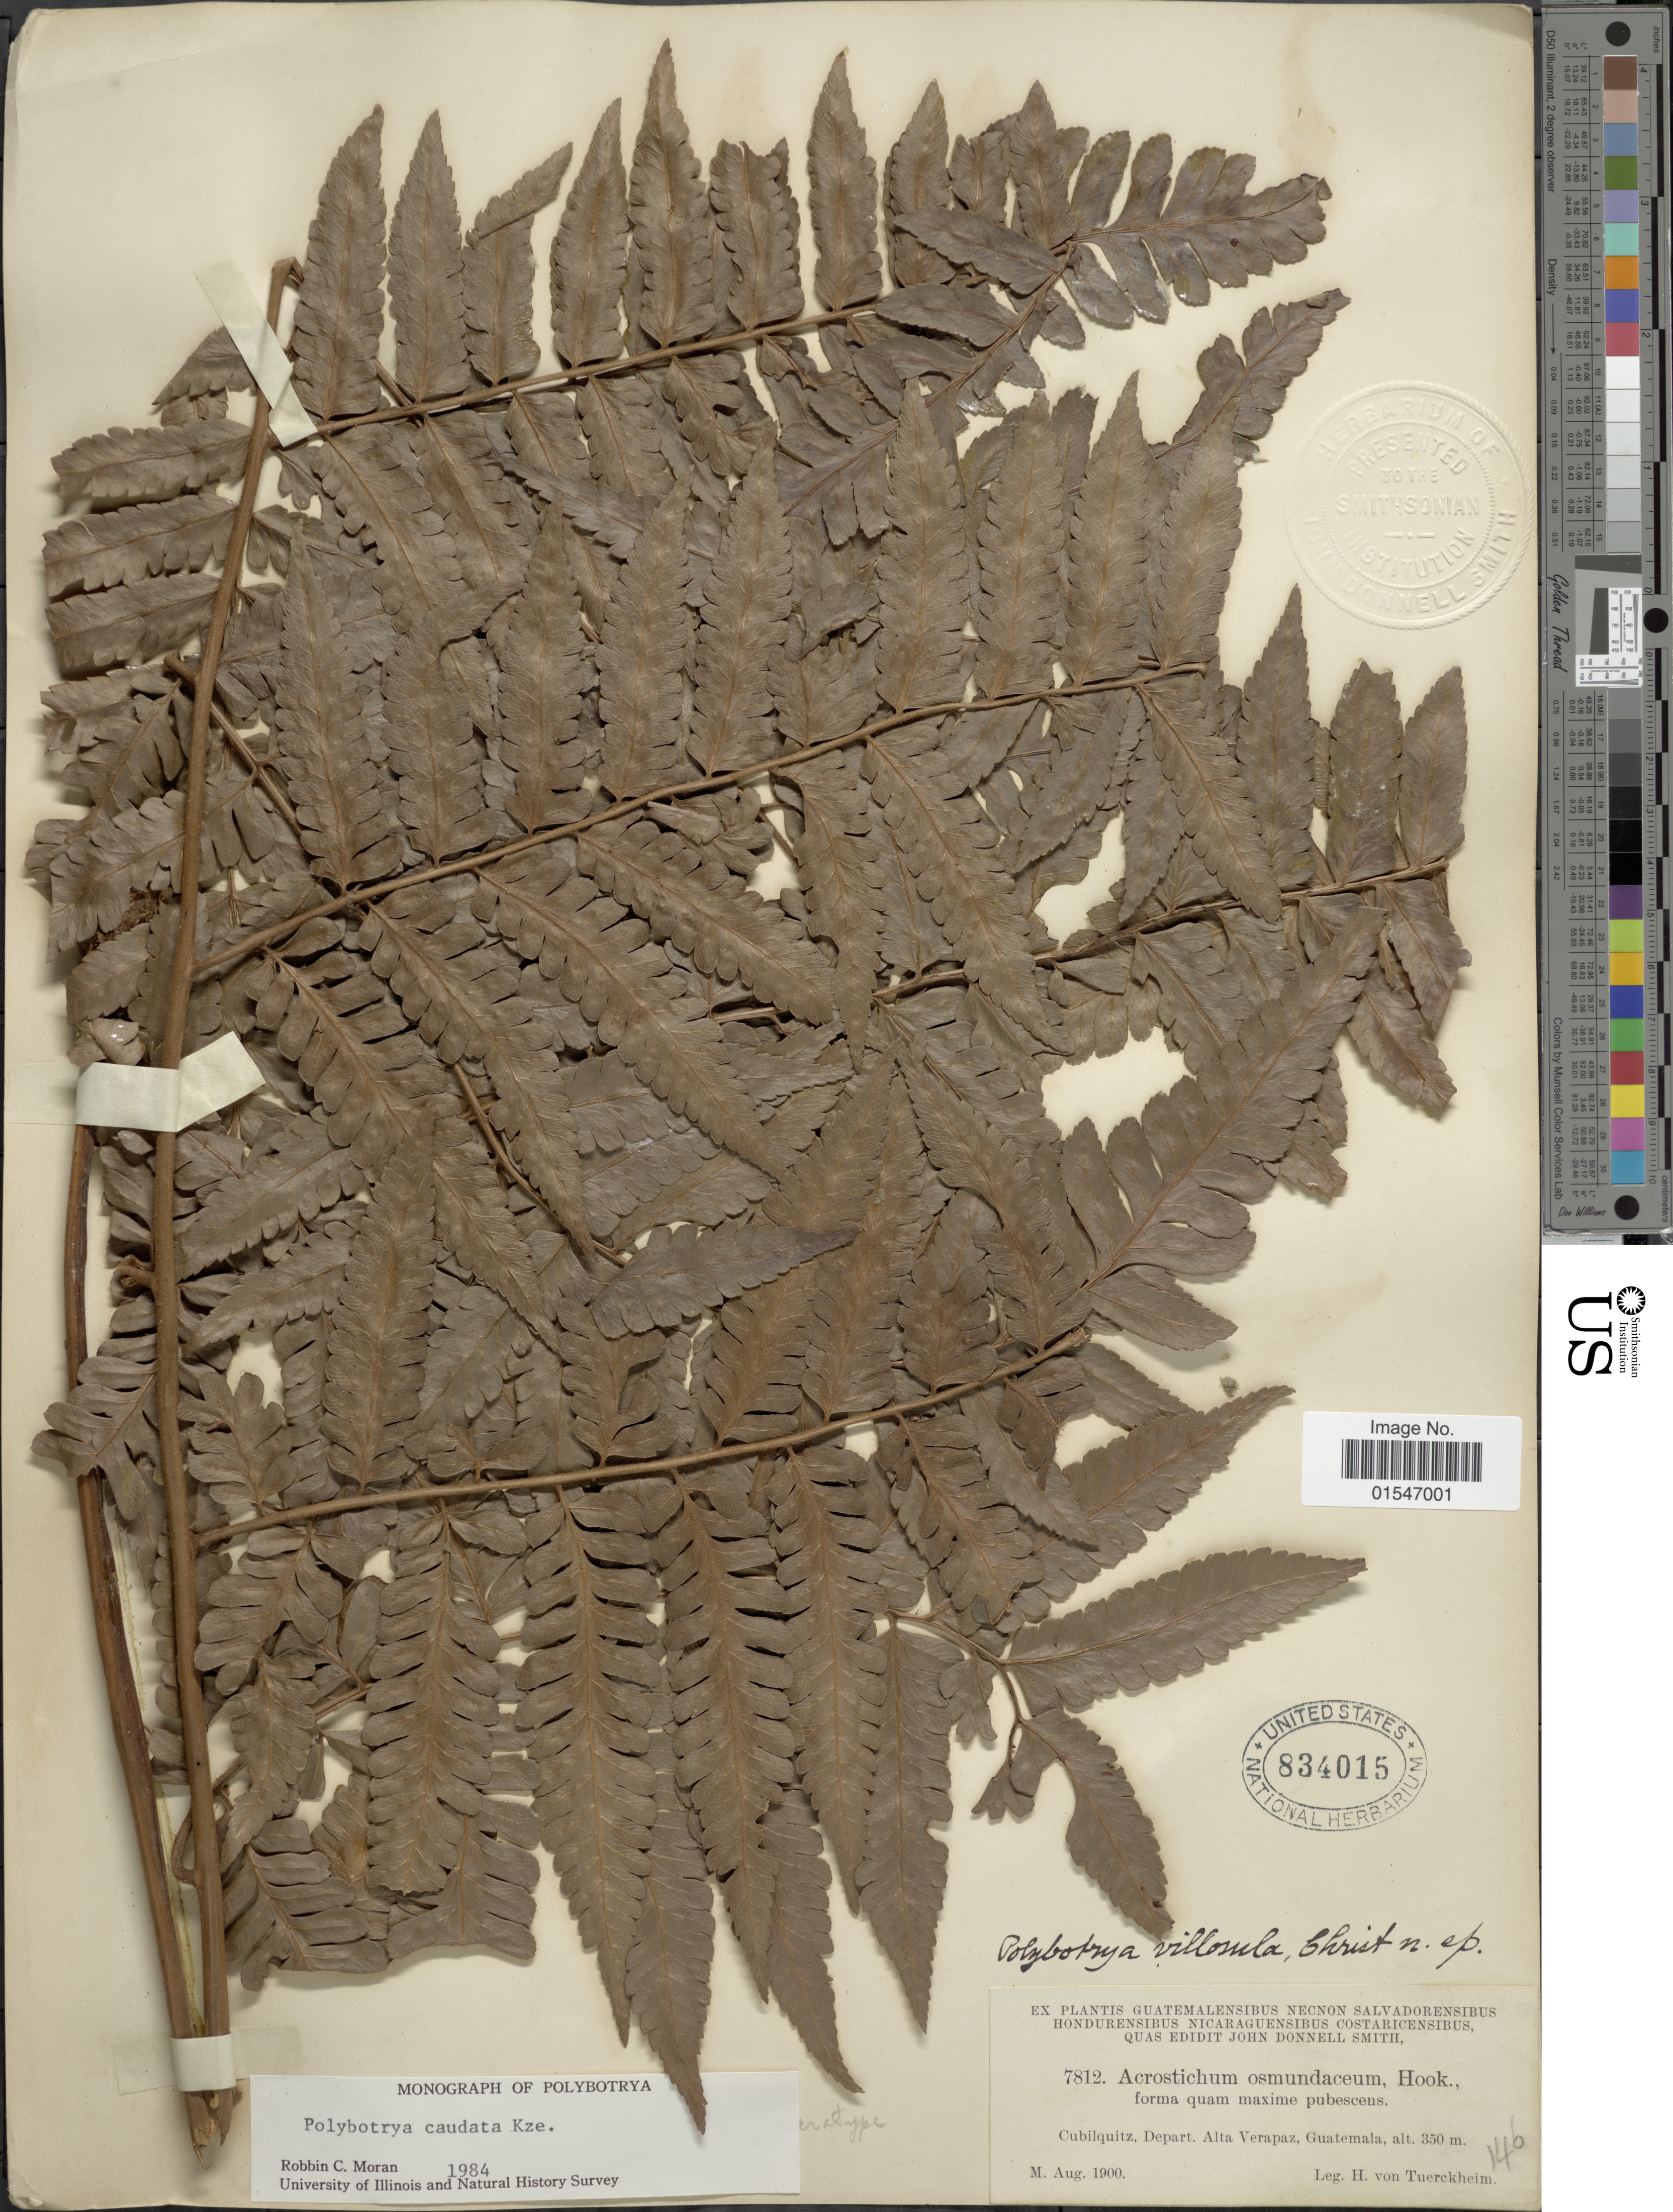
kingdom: Plantae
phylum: Tracheophyta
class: Polypodiopsida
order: Polypodiales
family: Dryopteridaceae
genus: Polybotrya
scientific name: Polybotrya caudata f. villosa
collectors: H. von Türckheim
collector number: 7812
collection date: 1900-08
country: Guatemala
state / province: Alta Verapaz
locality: Cubilquitz, Depart. Alta Verapaz, Guatemala.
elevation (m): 350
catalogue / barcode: US 834015